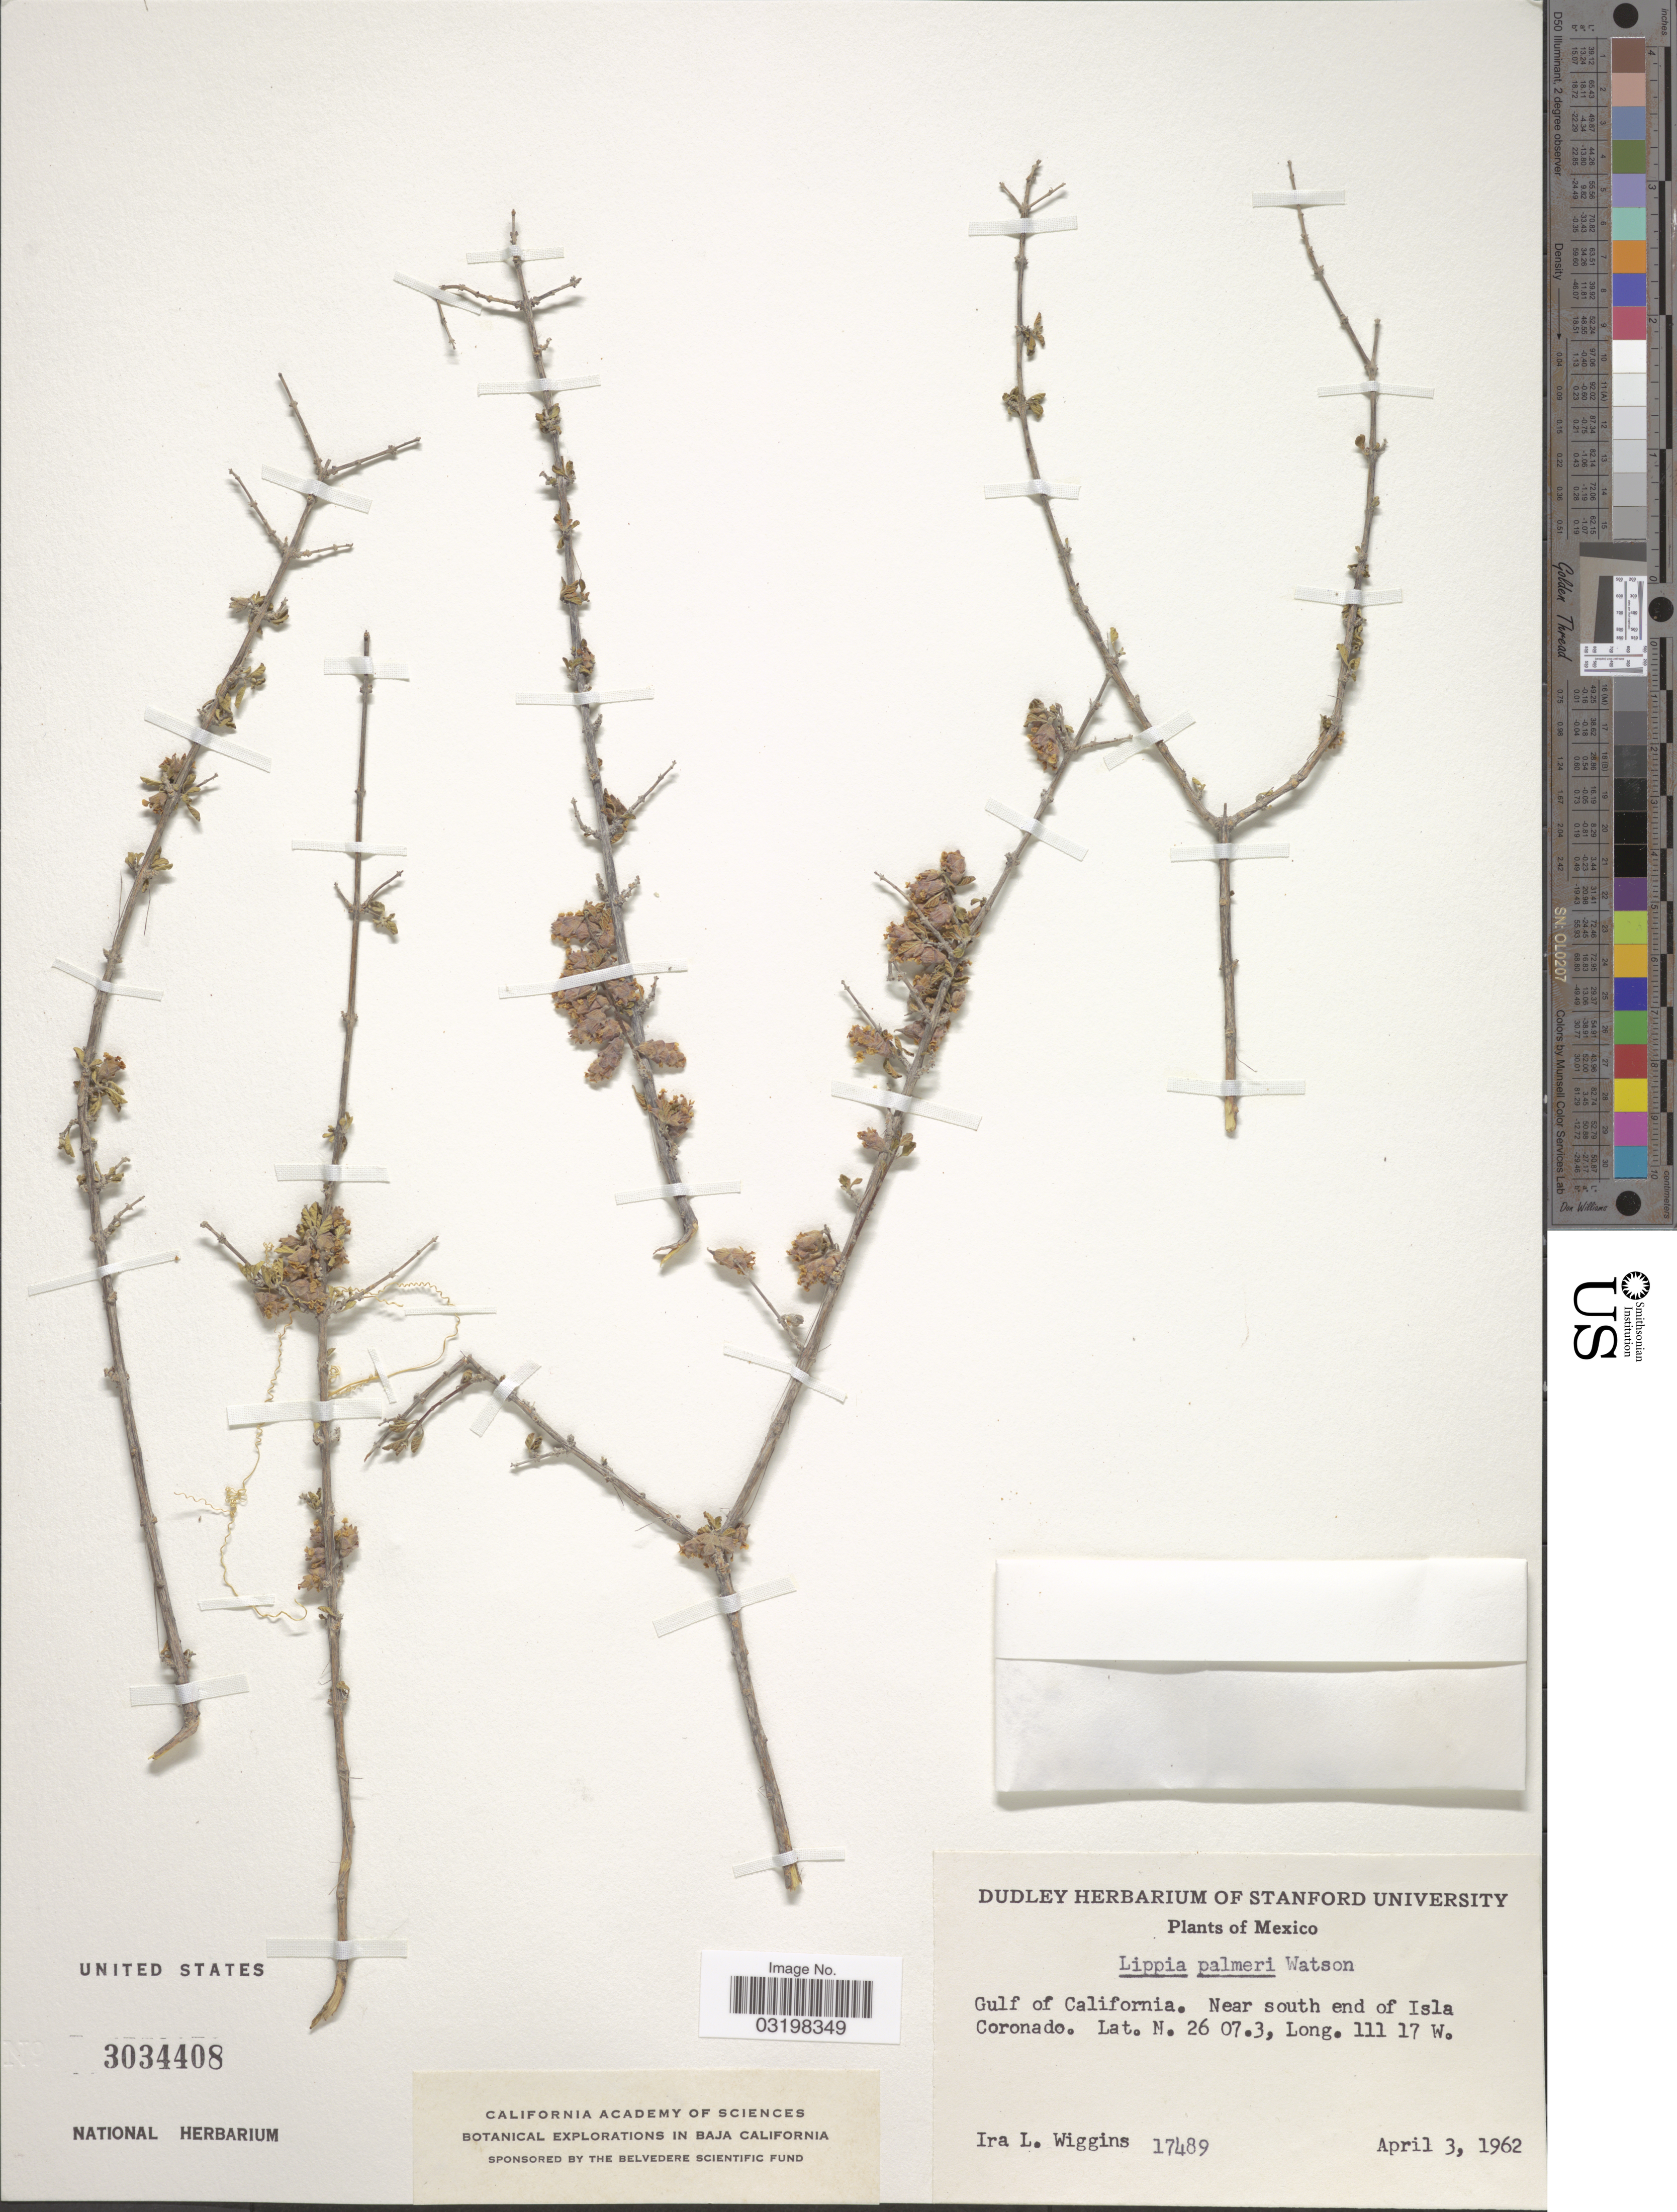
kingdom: Plantae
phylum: Tracheophyta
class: Magnoliopsida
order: Lamiales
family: Verbenaceae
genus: Lippia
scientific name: Lippia palmeri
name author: S. Watson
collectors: I. L. Wiggins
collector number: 17489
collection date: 1962-04-03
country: Mexico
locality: Gulf of California. Near south end of Isla Coronado.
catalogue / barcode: US 3034408